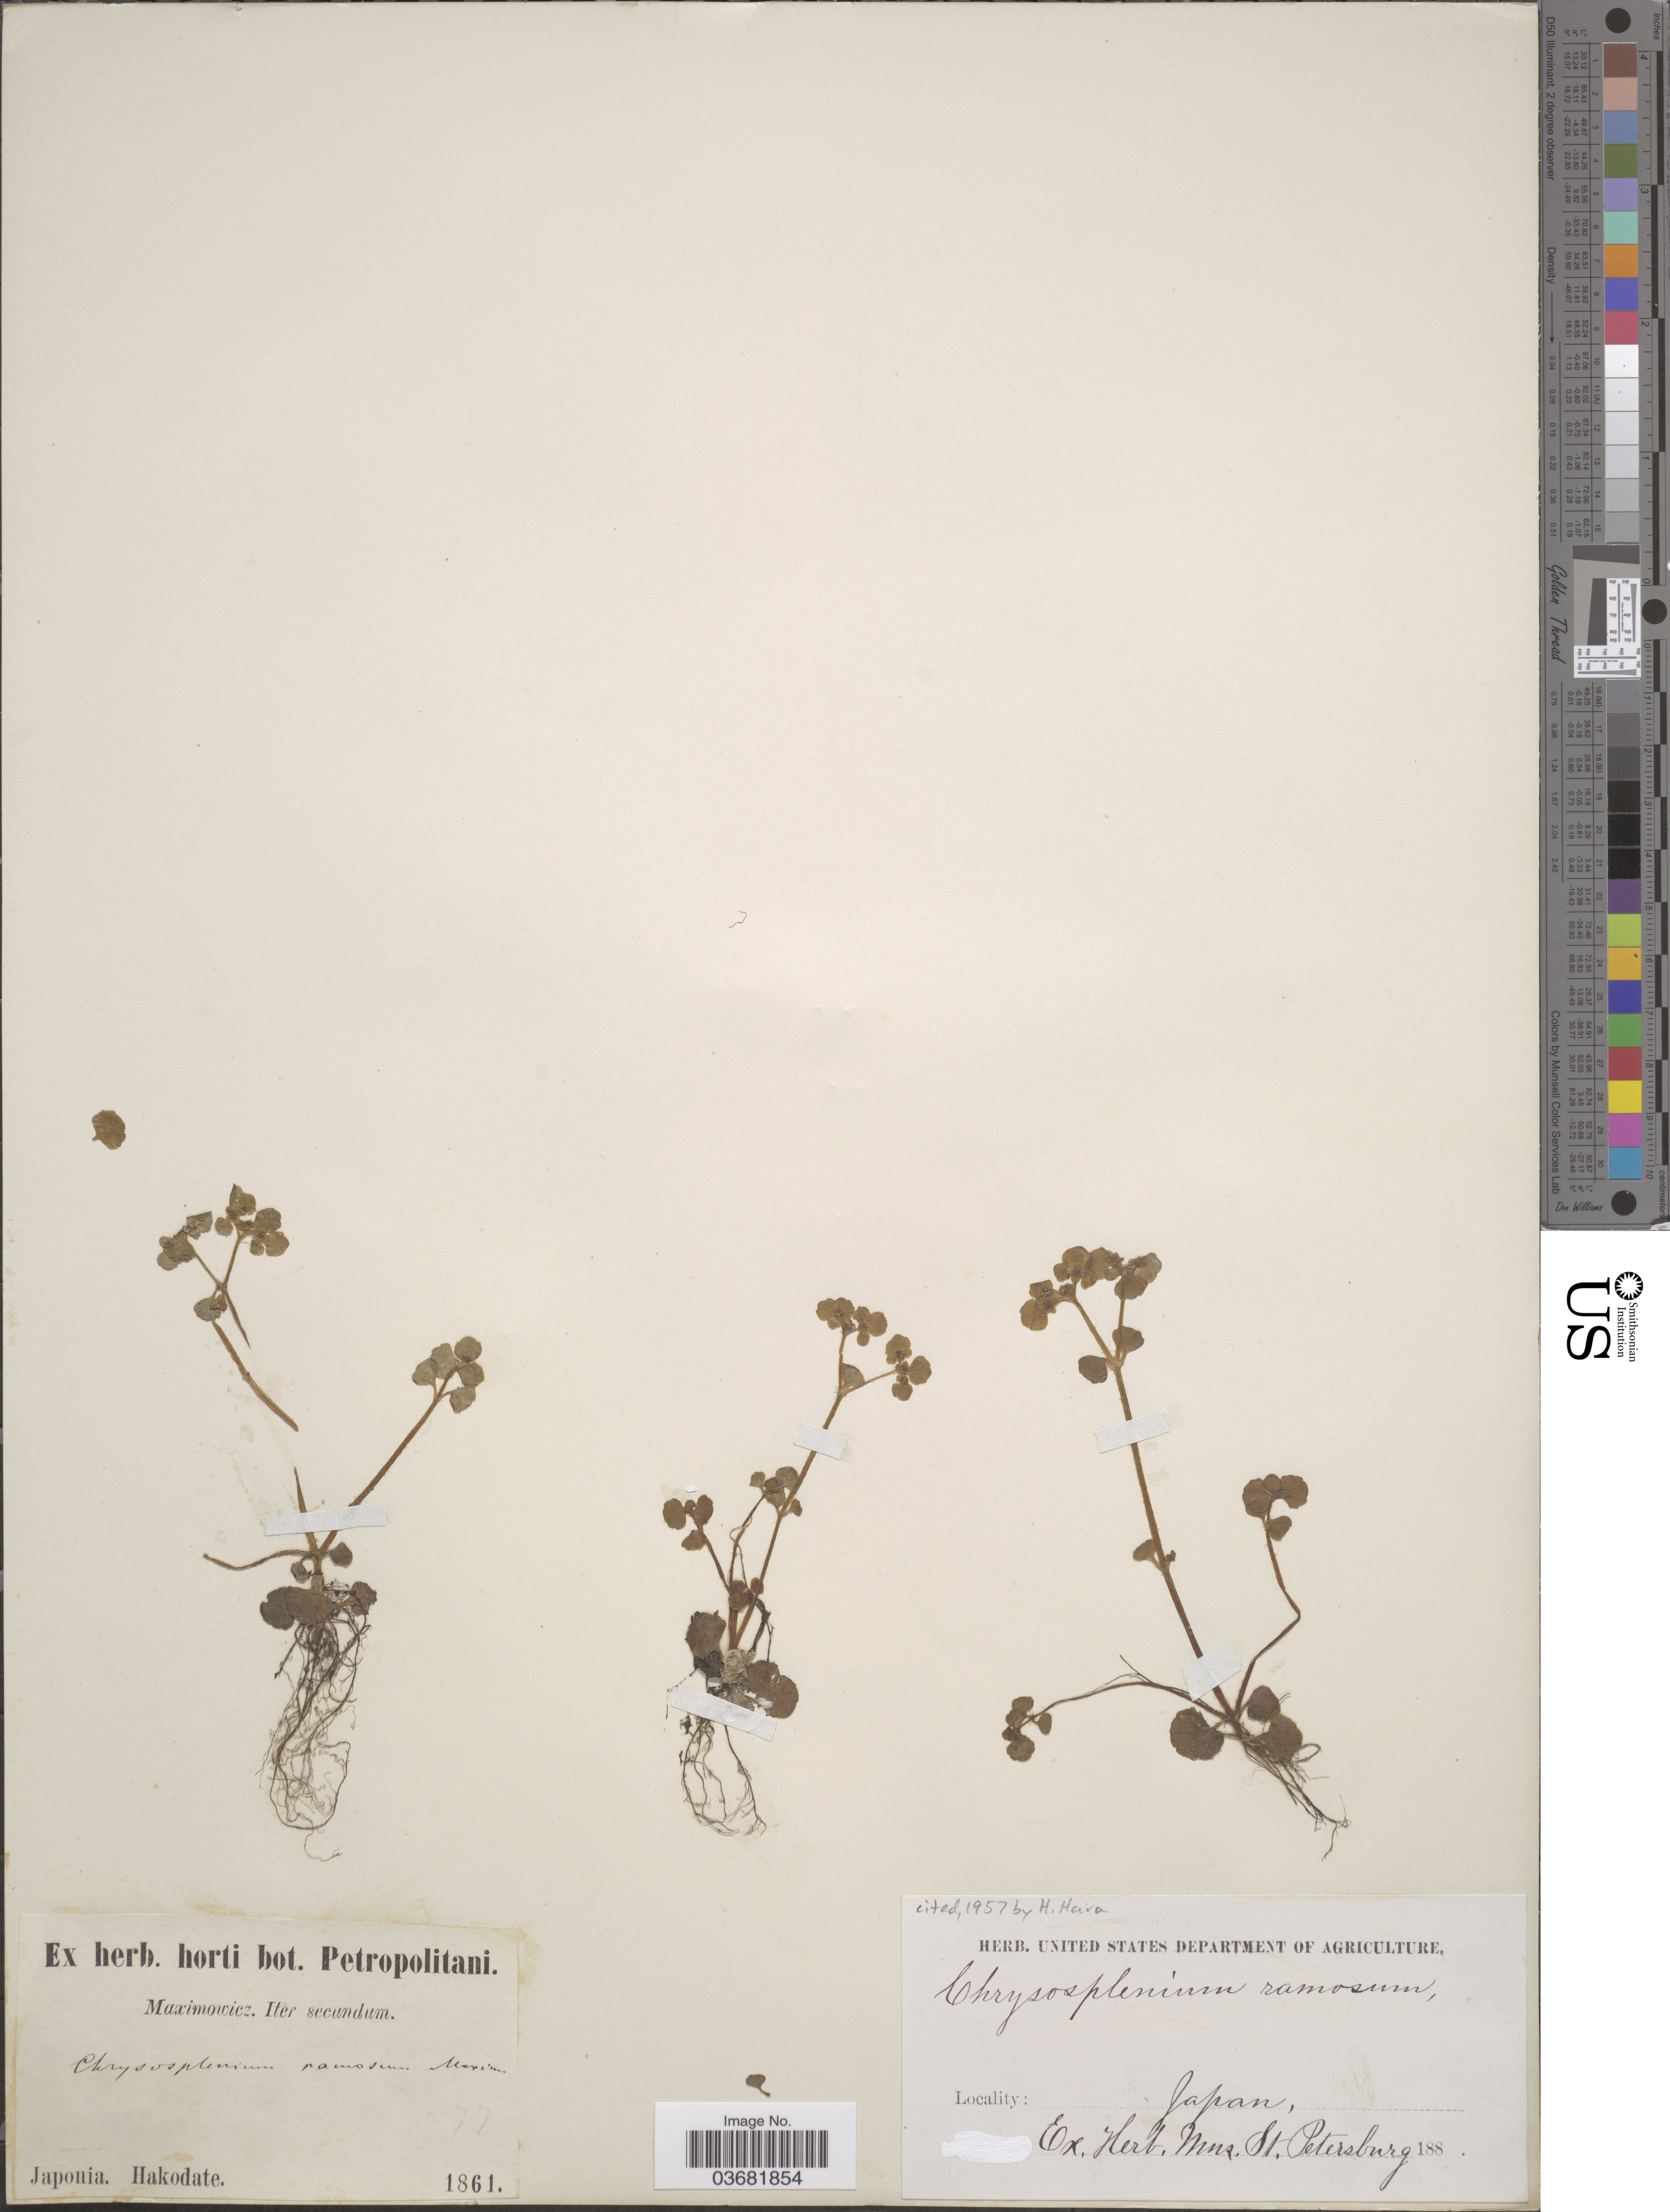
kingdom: Plantae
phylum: Tracheophyta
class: Magnoliopsida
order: Saxifragales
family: Saxifragaceae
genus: Chrysosplenium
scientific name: Chrysosplenium ramosum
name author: Maxim.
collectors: Maximowicz, --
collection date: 1861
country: Japan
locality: Iter secundum. Japonia. Hakodate.